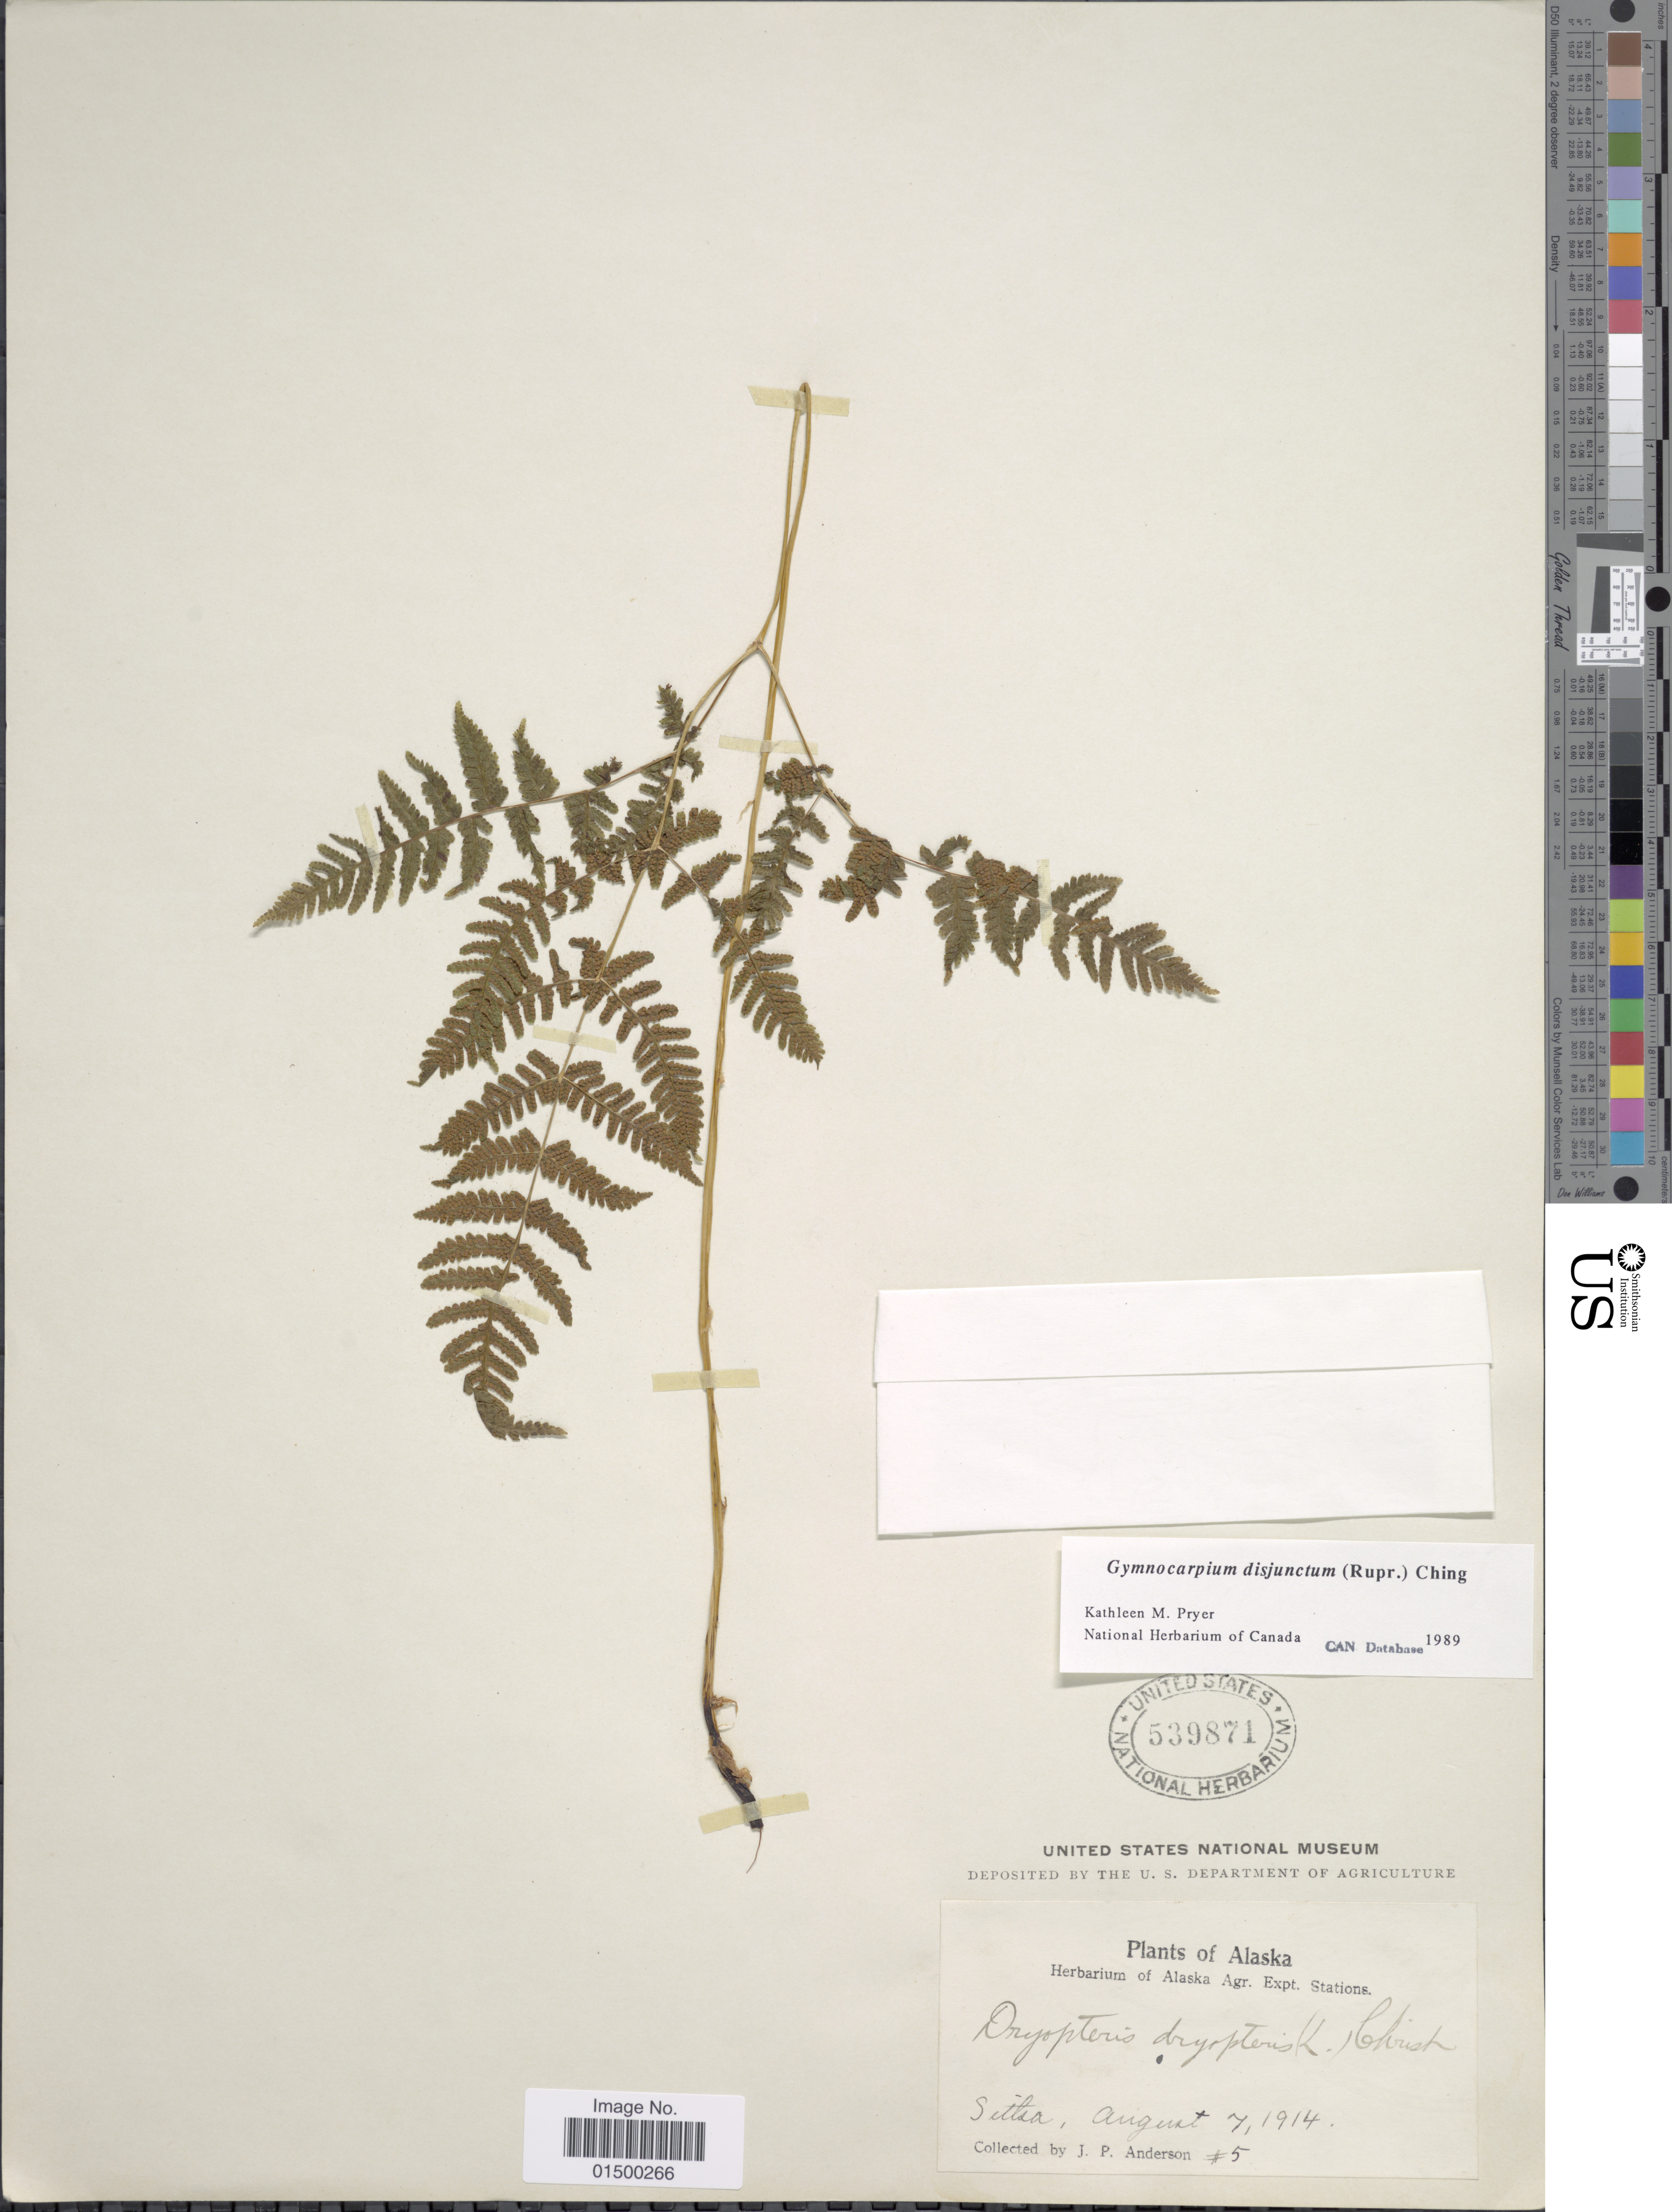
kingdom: Plantae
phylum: Tracheophyta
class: Polypodiopsida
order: Polypodiales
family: Cystopteridaceae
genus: Gymnocarpium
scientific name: Gymnocarpium disjunctum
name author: (Rupr.) Ching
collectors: J. P. Anderson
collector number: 5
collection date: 1914-08-07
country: United States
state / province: Alaska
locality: Sitka.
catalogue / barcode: US 539871